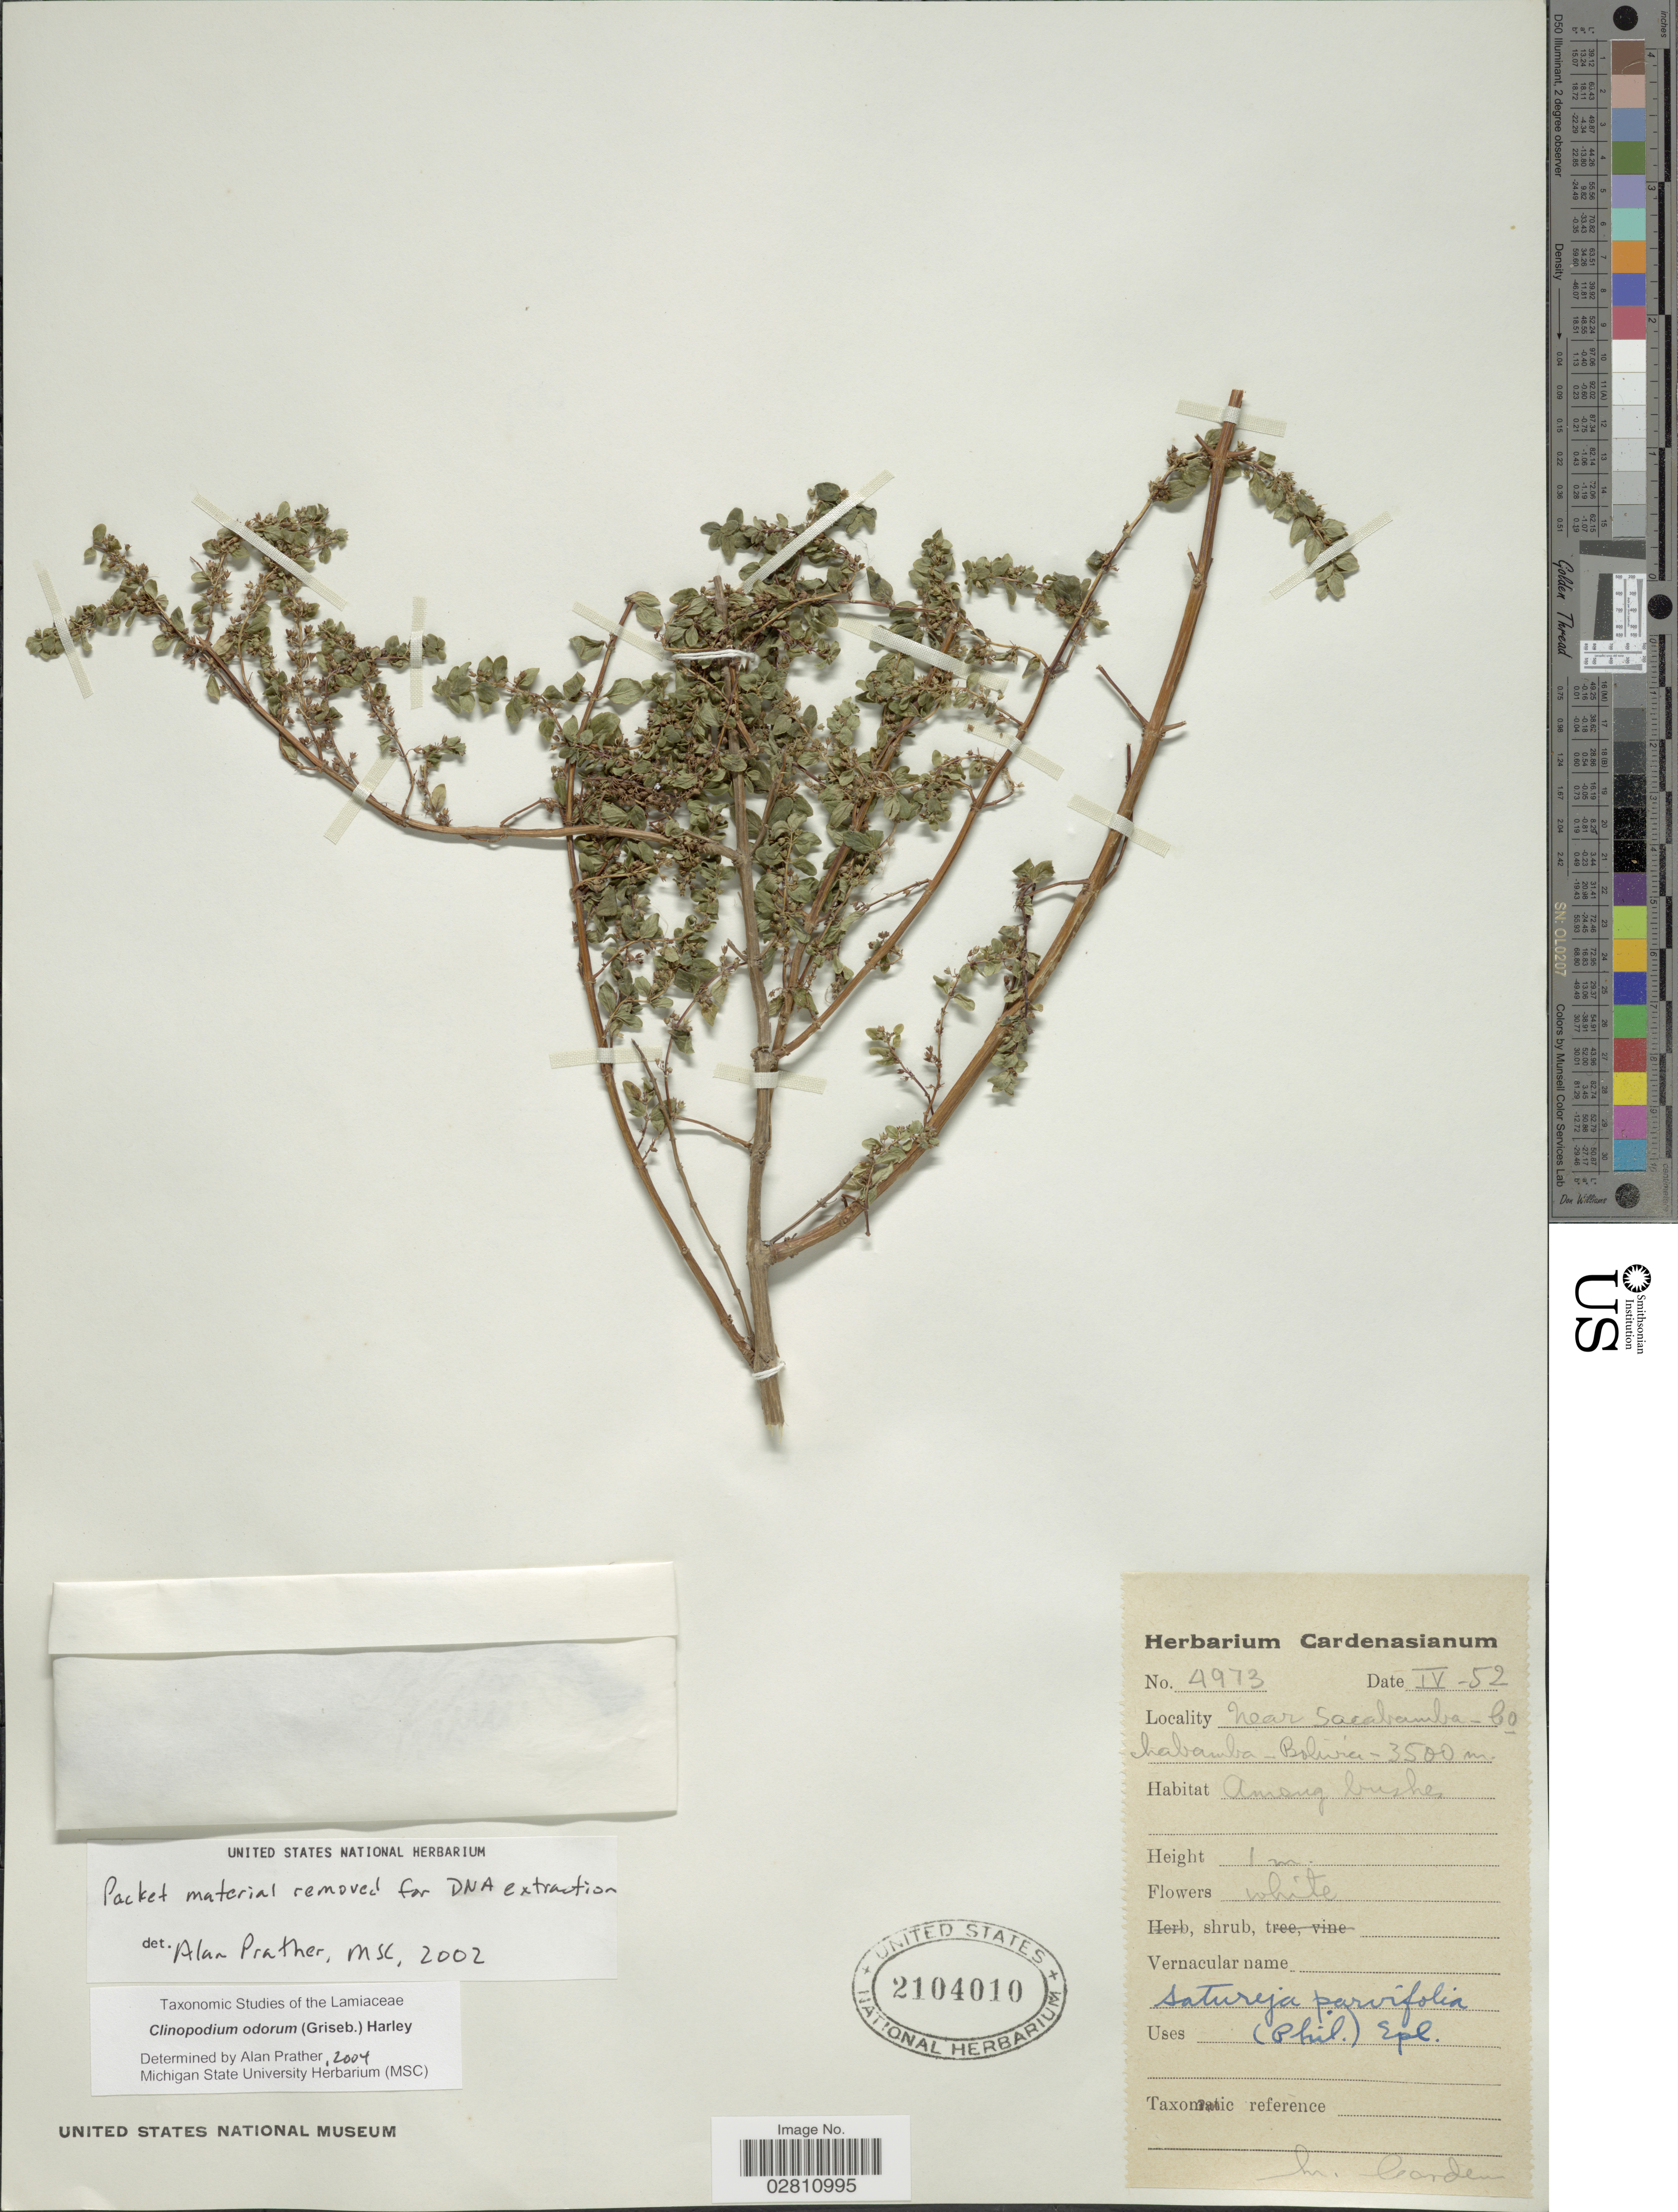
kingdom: Plantae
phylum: Tracheophyta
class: Magnoliopsida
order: Lamiales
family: Lamiaceae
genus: Clinopodium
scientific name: Clinopodium odorum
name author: (Griseb.) Harley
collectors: M. Cárdenas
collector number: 4973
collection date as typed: Transcribed d/m/y: /4/52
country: Bolivia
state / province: Cochabamba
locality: Near Sacabamba - Cochabamba, Bolivia.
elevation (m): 3500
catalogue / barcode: US 2104010